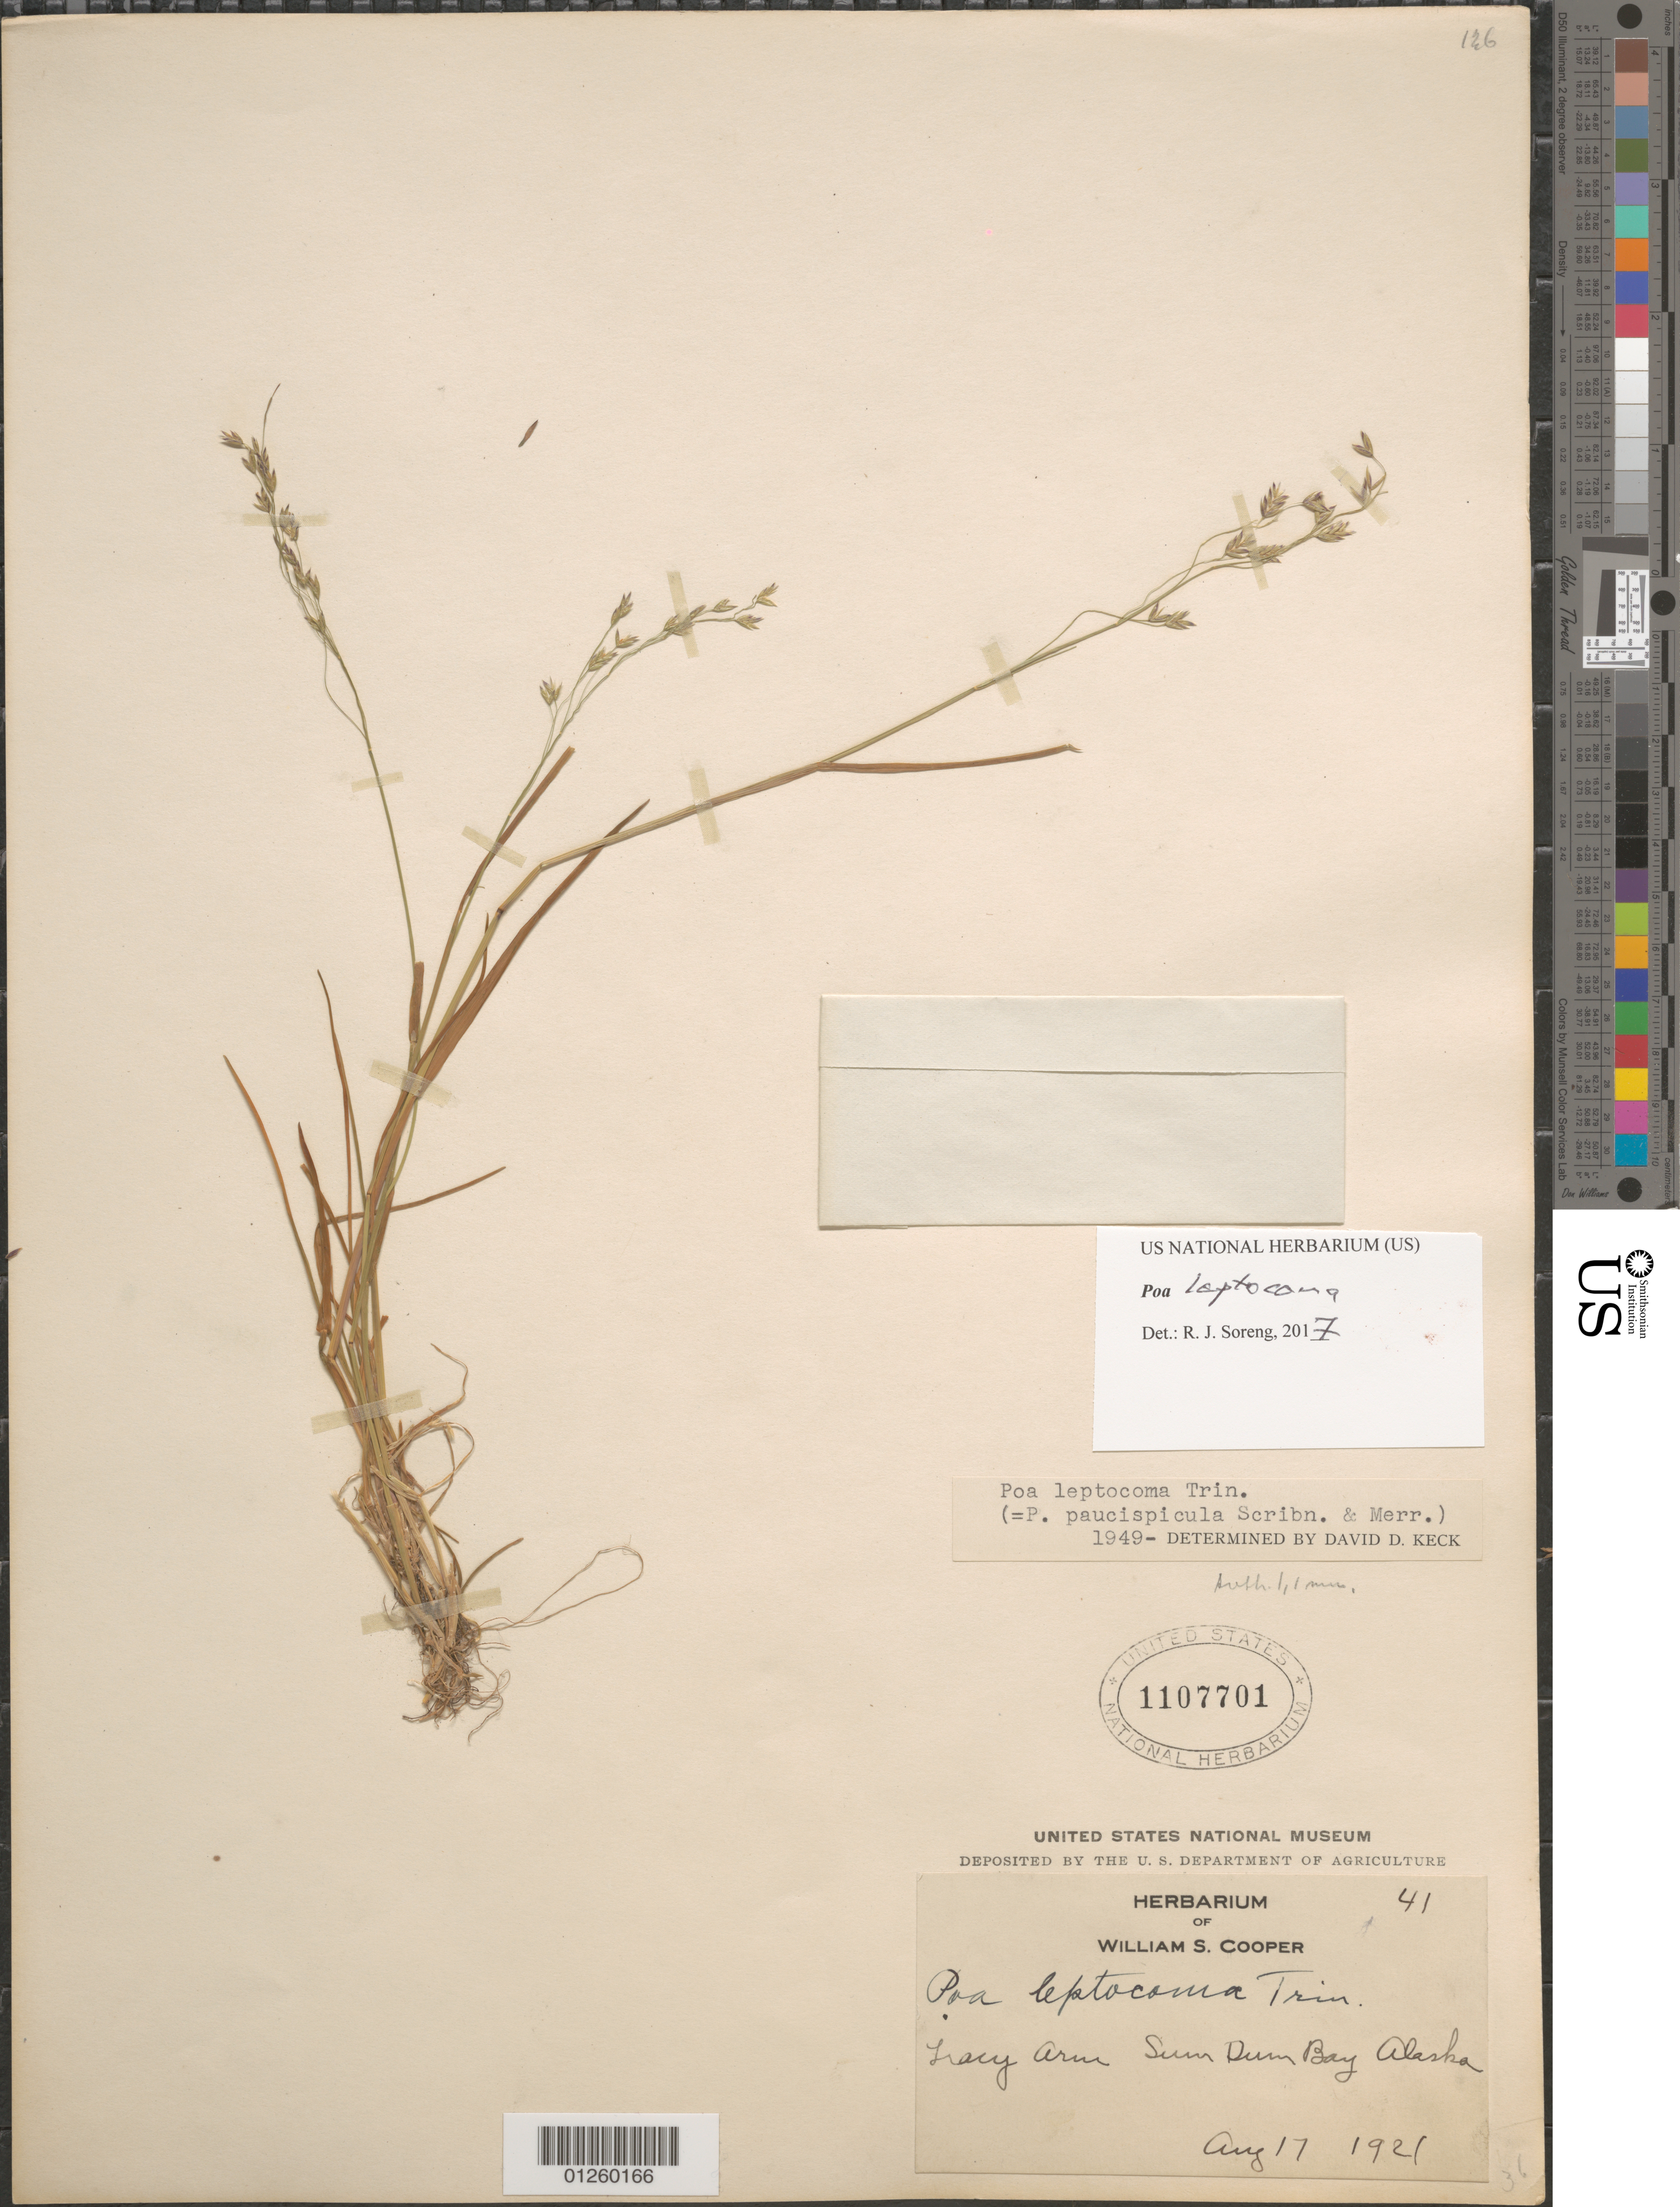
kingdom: Plantae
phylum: Tracheophyta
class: Liliopsida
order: Poales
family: Poaceae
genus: Poa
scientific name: Poa leptocoma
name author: Trin.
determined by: Soreng, Robert J., Research Associate (BOT), Smithsonian Institution - National Museum of Natural History (UNITED STATES)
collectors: W. Cooper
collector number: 41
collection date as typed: Aug 17, 1921. Herbarium of William S. Cooper.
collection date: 1921-08-17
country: United States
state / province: Alaska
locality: Tracy Arm of Sum Sum Bay.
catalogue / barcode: US 1107701